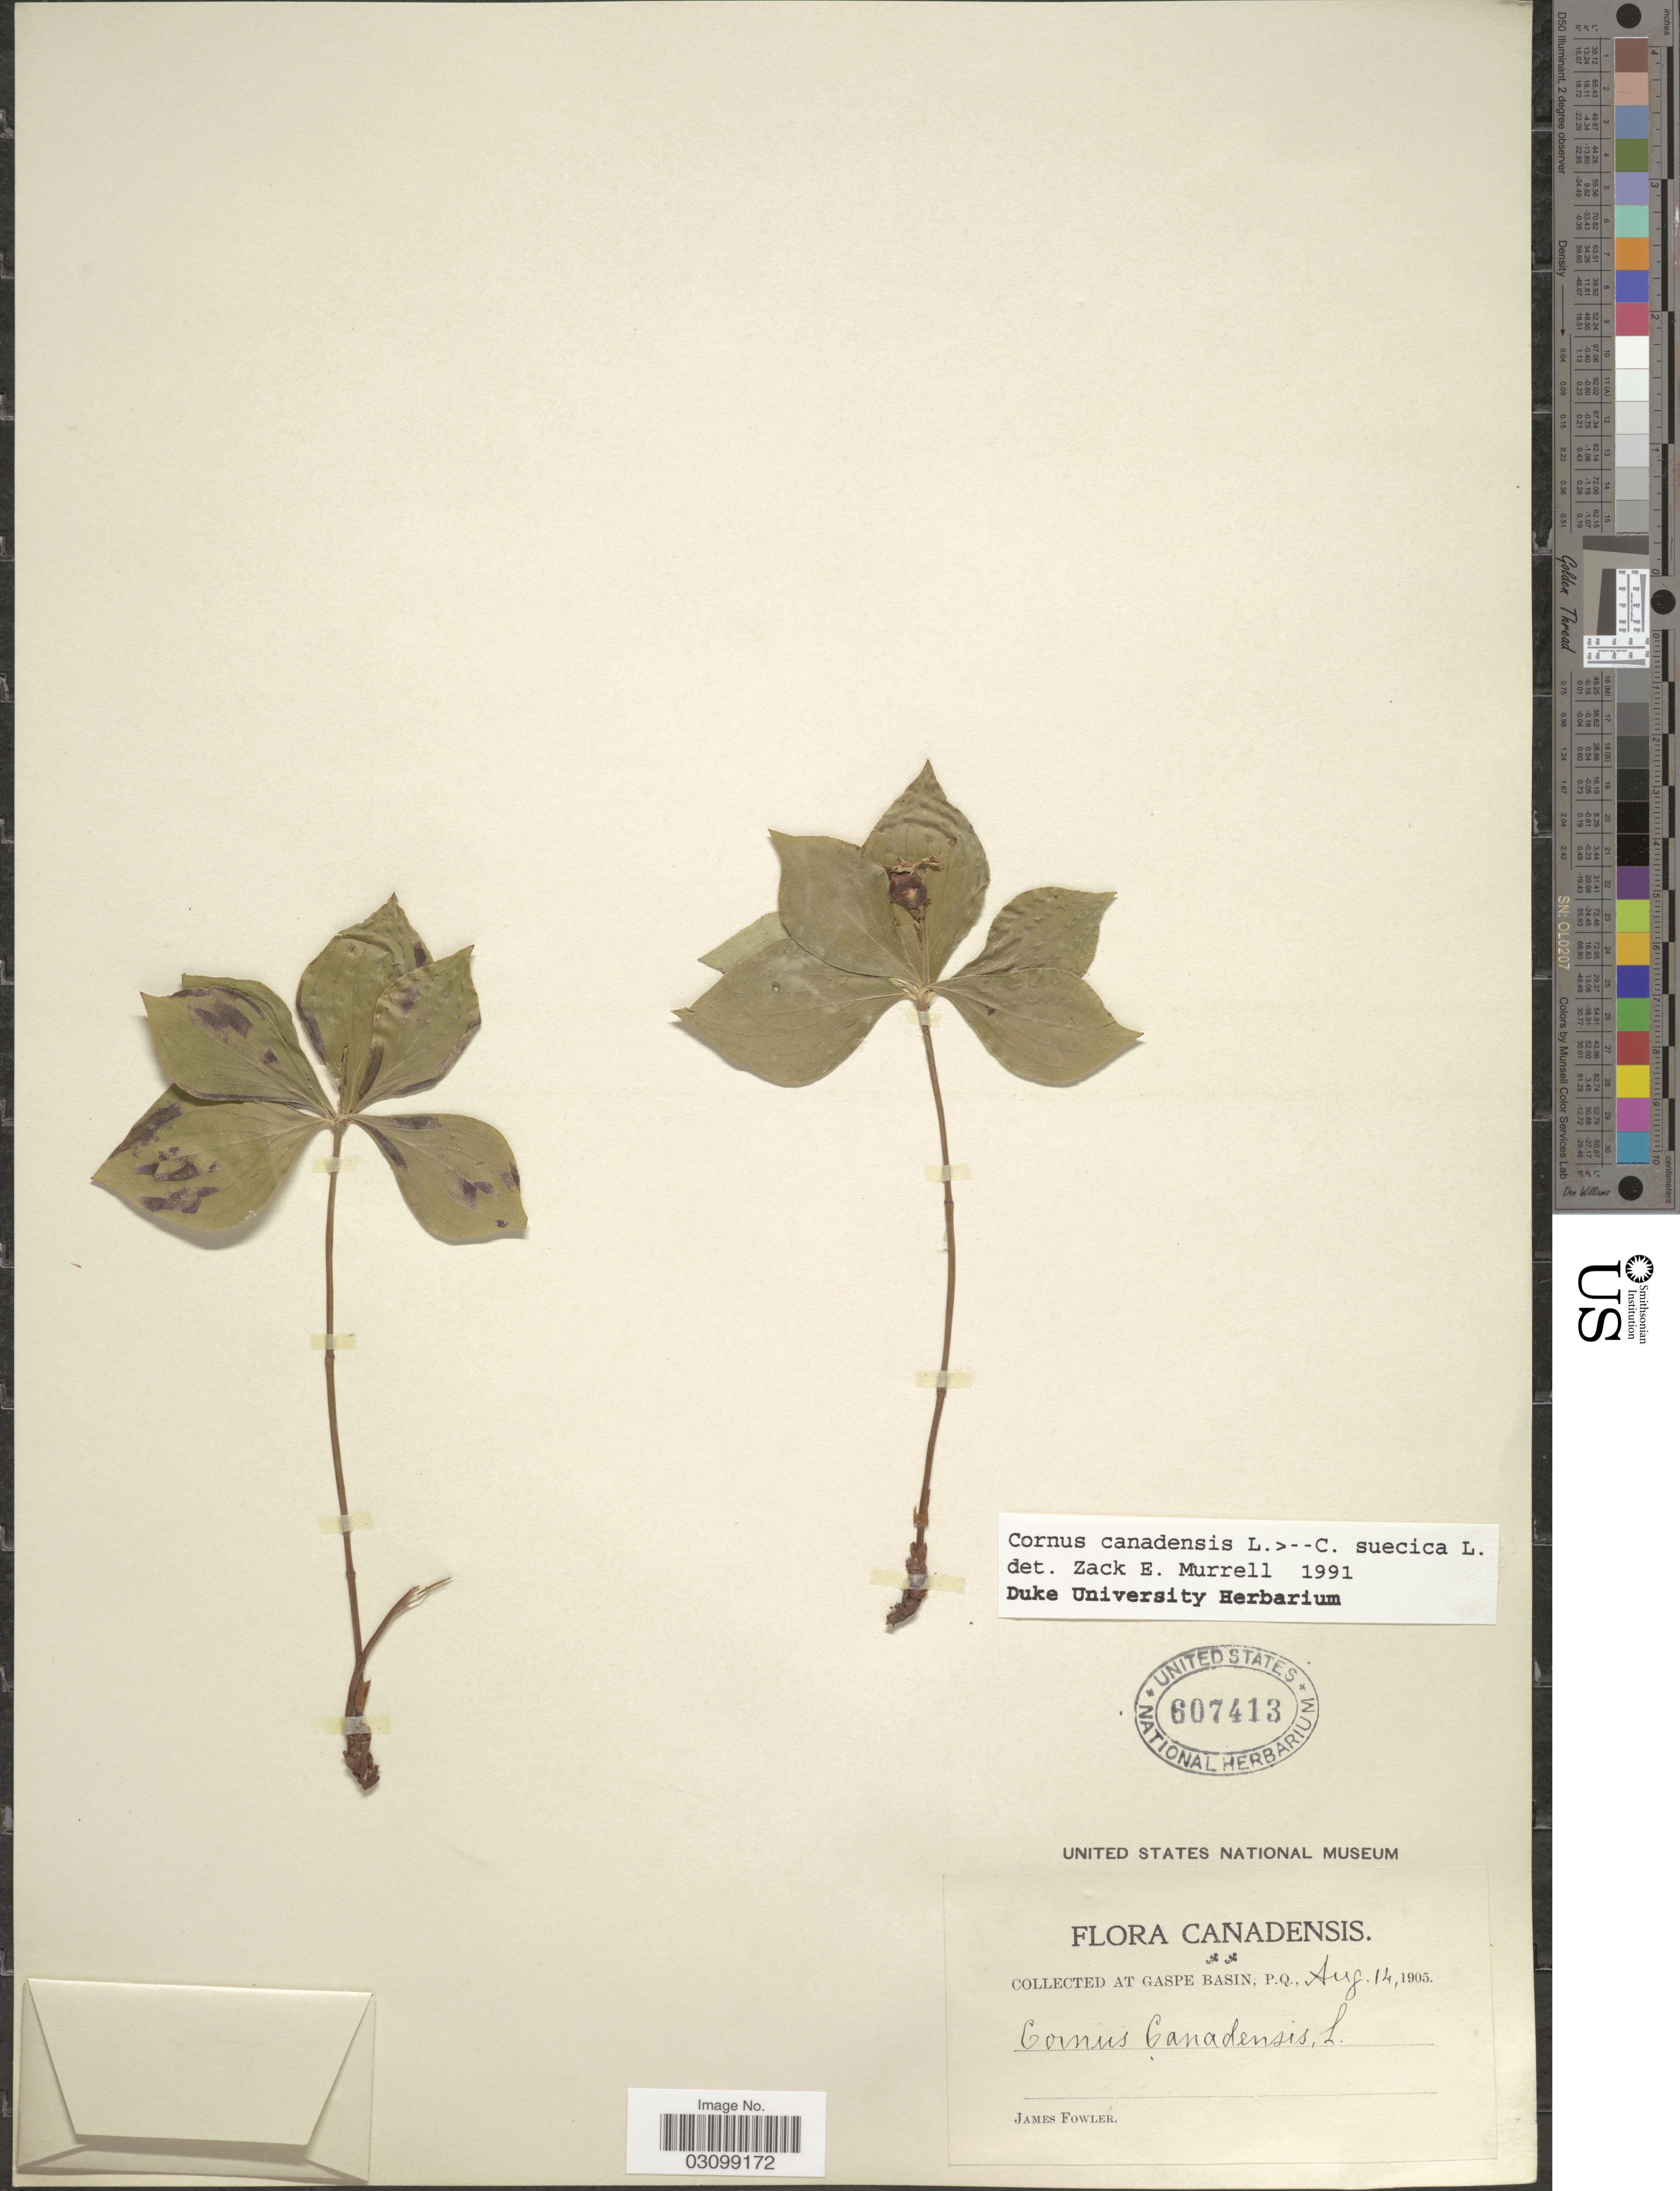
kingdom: Plantae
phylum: Tracheophyta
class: Magnoliopsida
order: Cornales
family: Cornaceae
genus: Cornus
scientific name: Cornus sp.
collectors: J. P. Fowler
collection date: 1905-08-14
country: Canada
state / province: Quebec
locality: At Gaspe Basin, P.Q.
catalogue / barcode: US 607413